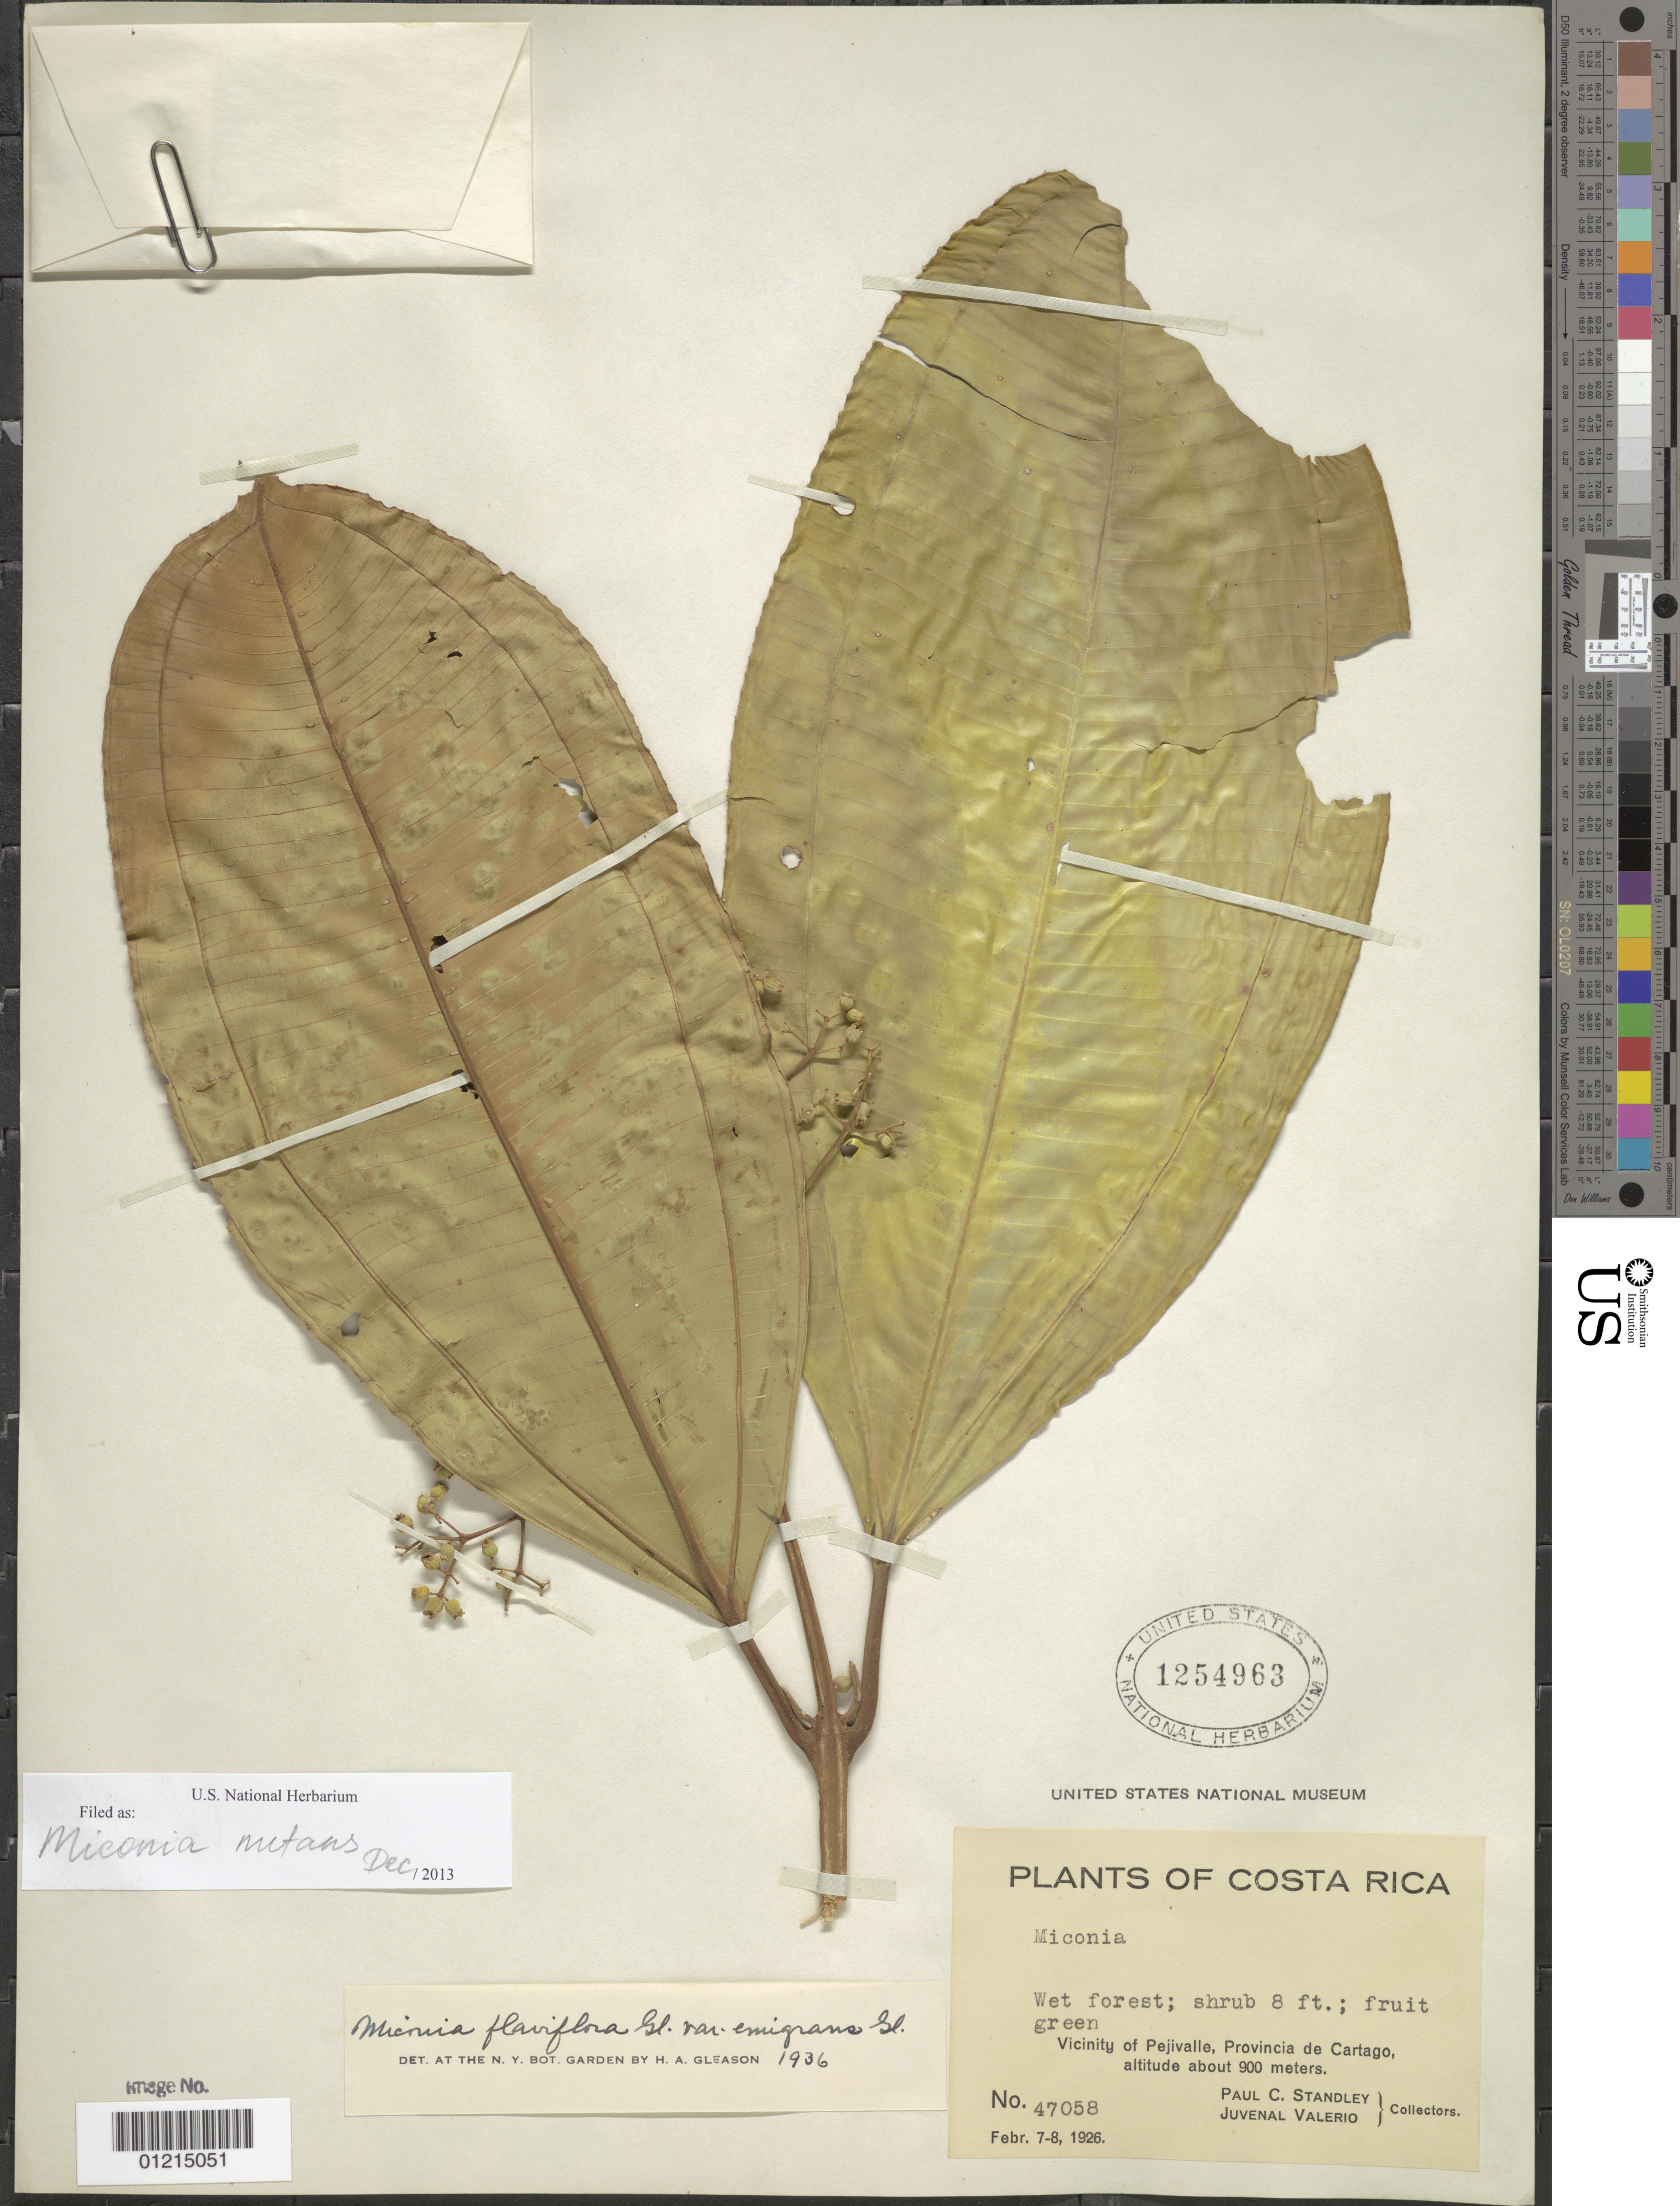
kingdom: Plantae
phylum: Tracheophyta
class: Magnoliopsida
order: Myrtales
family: Melastomataceae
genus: Miconia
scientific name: Miconia nutans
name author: Donn. Sm.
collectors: P. C. Standley & J. Valero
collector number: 47058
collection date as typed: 07 Feb 1926 to 08 Feb 1926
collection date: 1926-02-07/1926-02-08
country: Costa Rica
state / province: Cartago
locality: Vicinity of Pejivalle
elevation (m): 900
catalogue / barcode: US 1254963